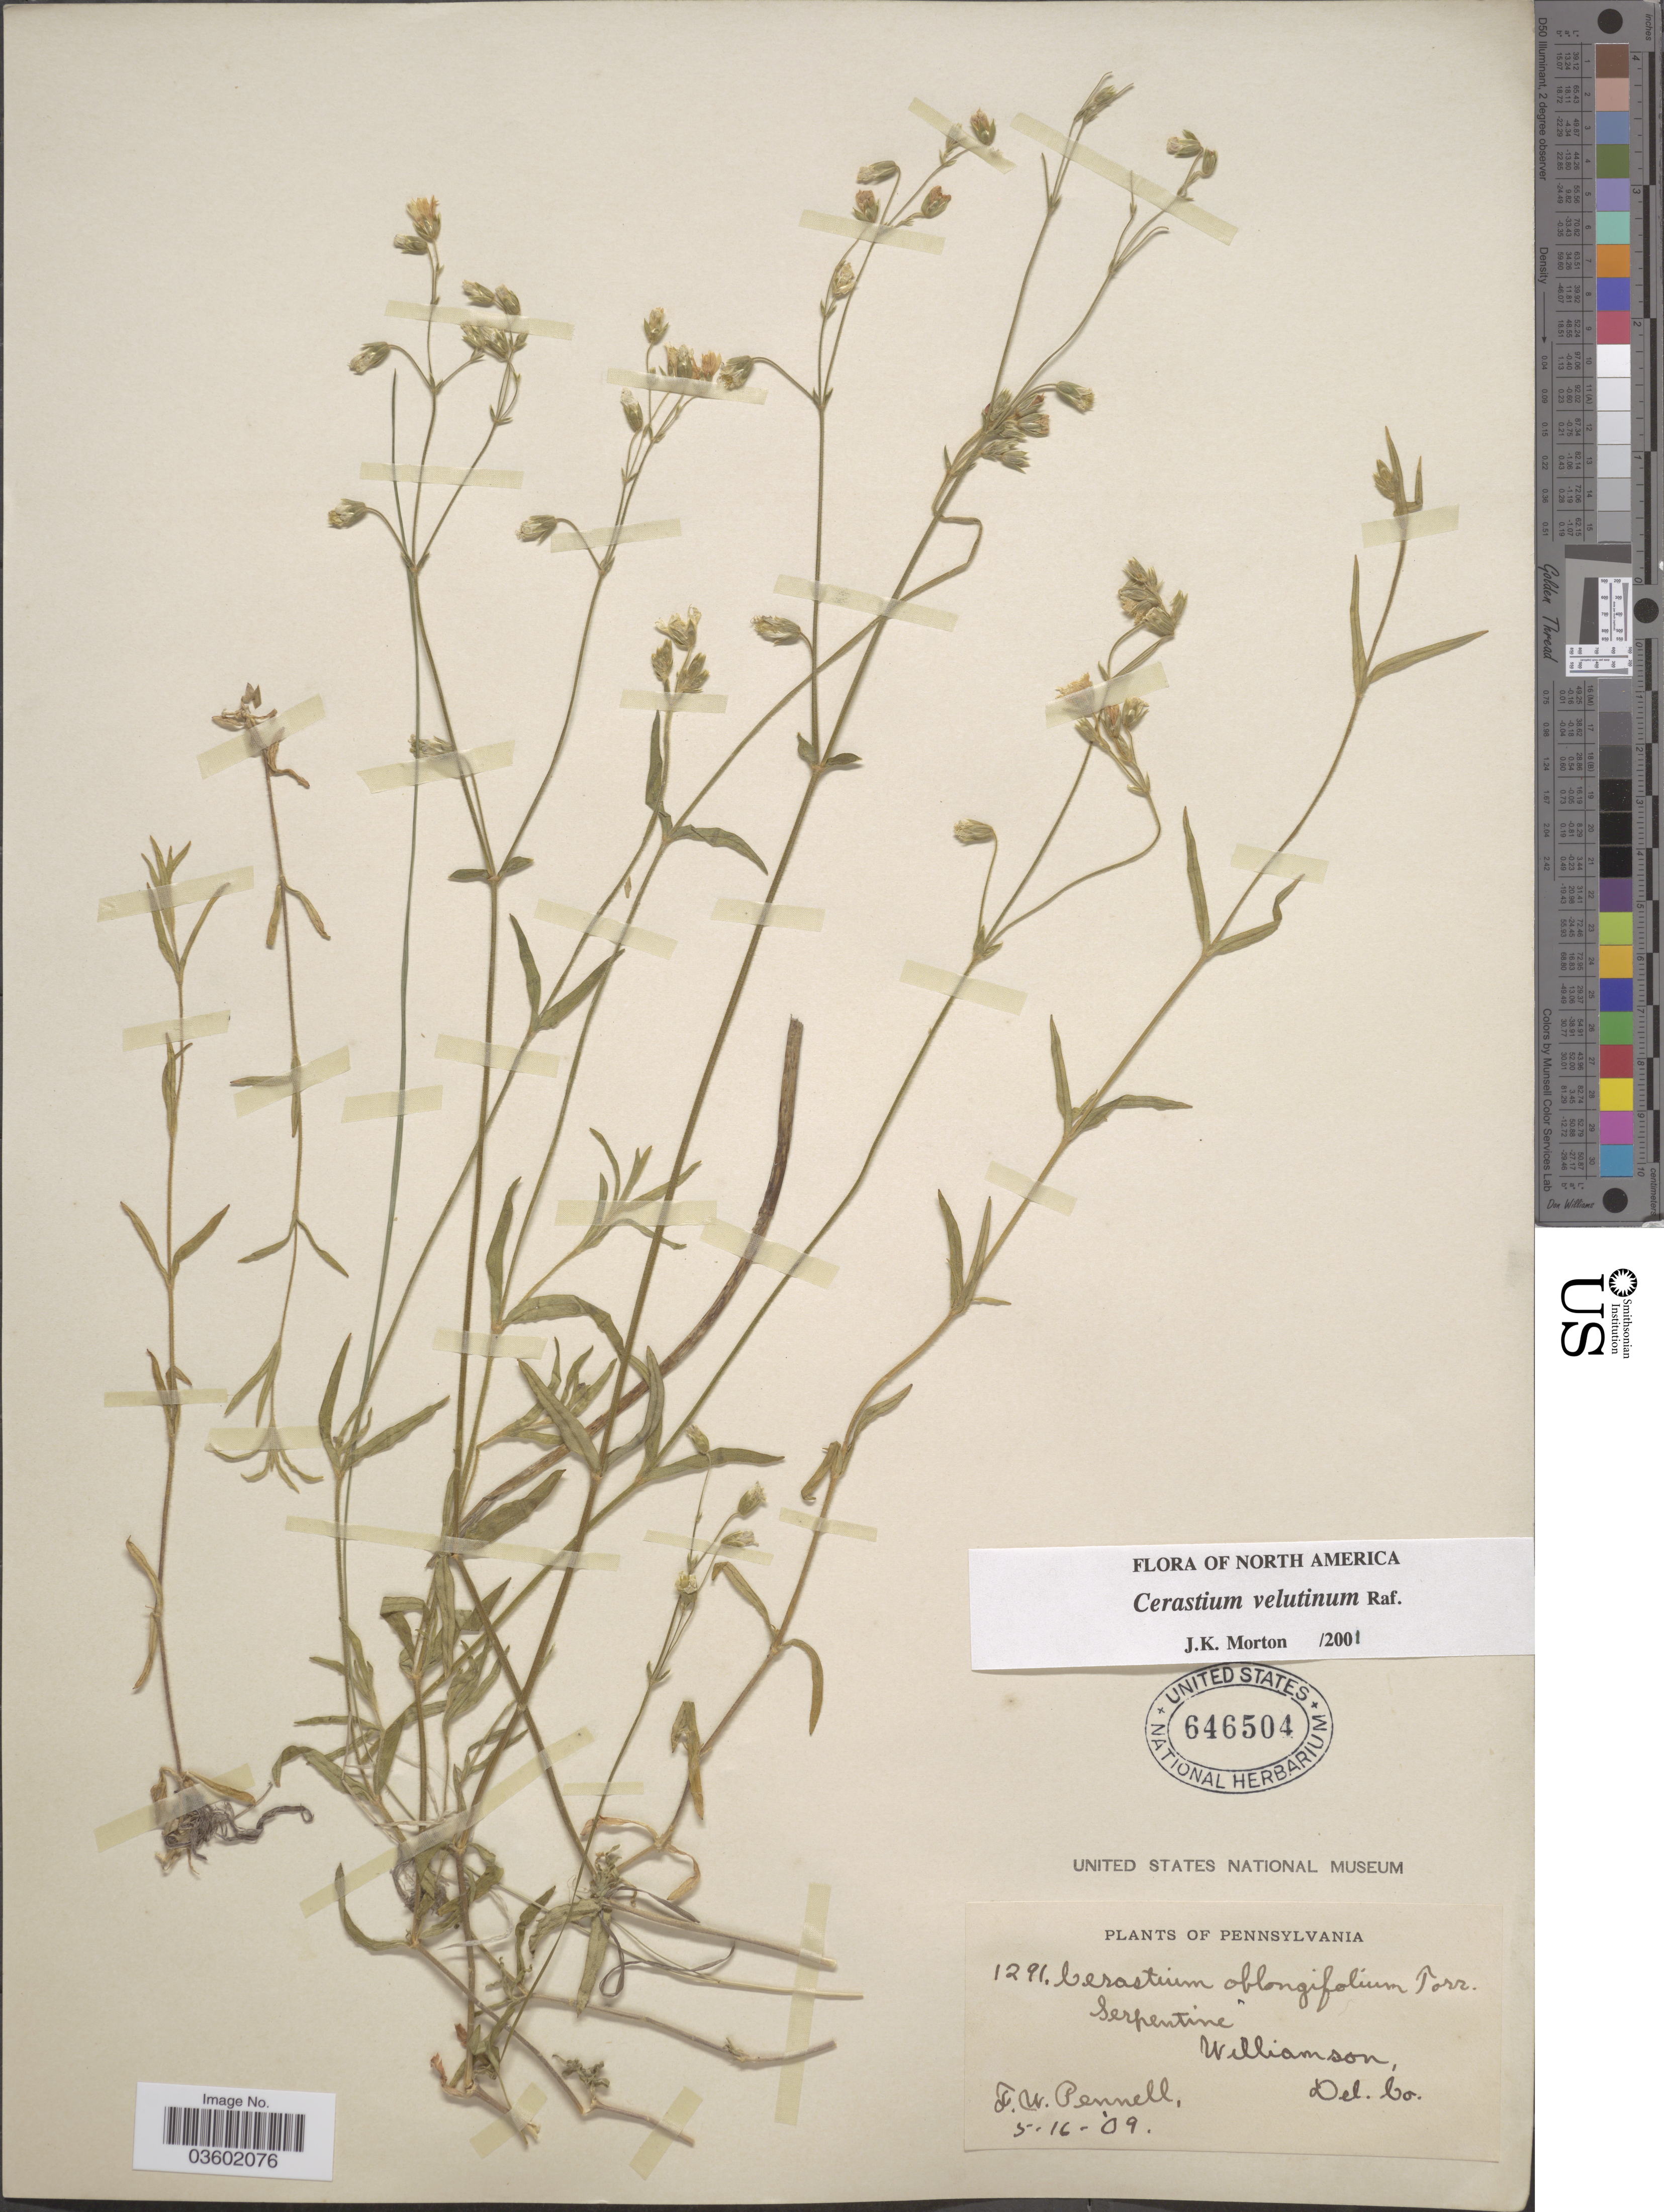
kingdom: Plantae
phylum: Tracheophyta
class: Magnoliopsida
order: Caryophyllales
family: Caryophyllaceae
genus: Cerastium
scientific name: Cerastium velutinum var. velutinum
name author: Raf.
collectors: F. W. Pennell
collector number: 1291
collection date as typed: Transcribed d/m/y: 16/5/9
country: United States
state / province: Pennsylvania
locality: Williamson, Del. Co.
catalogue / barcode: US 646504